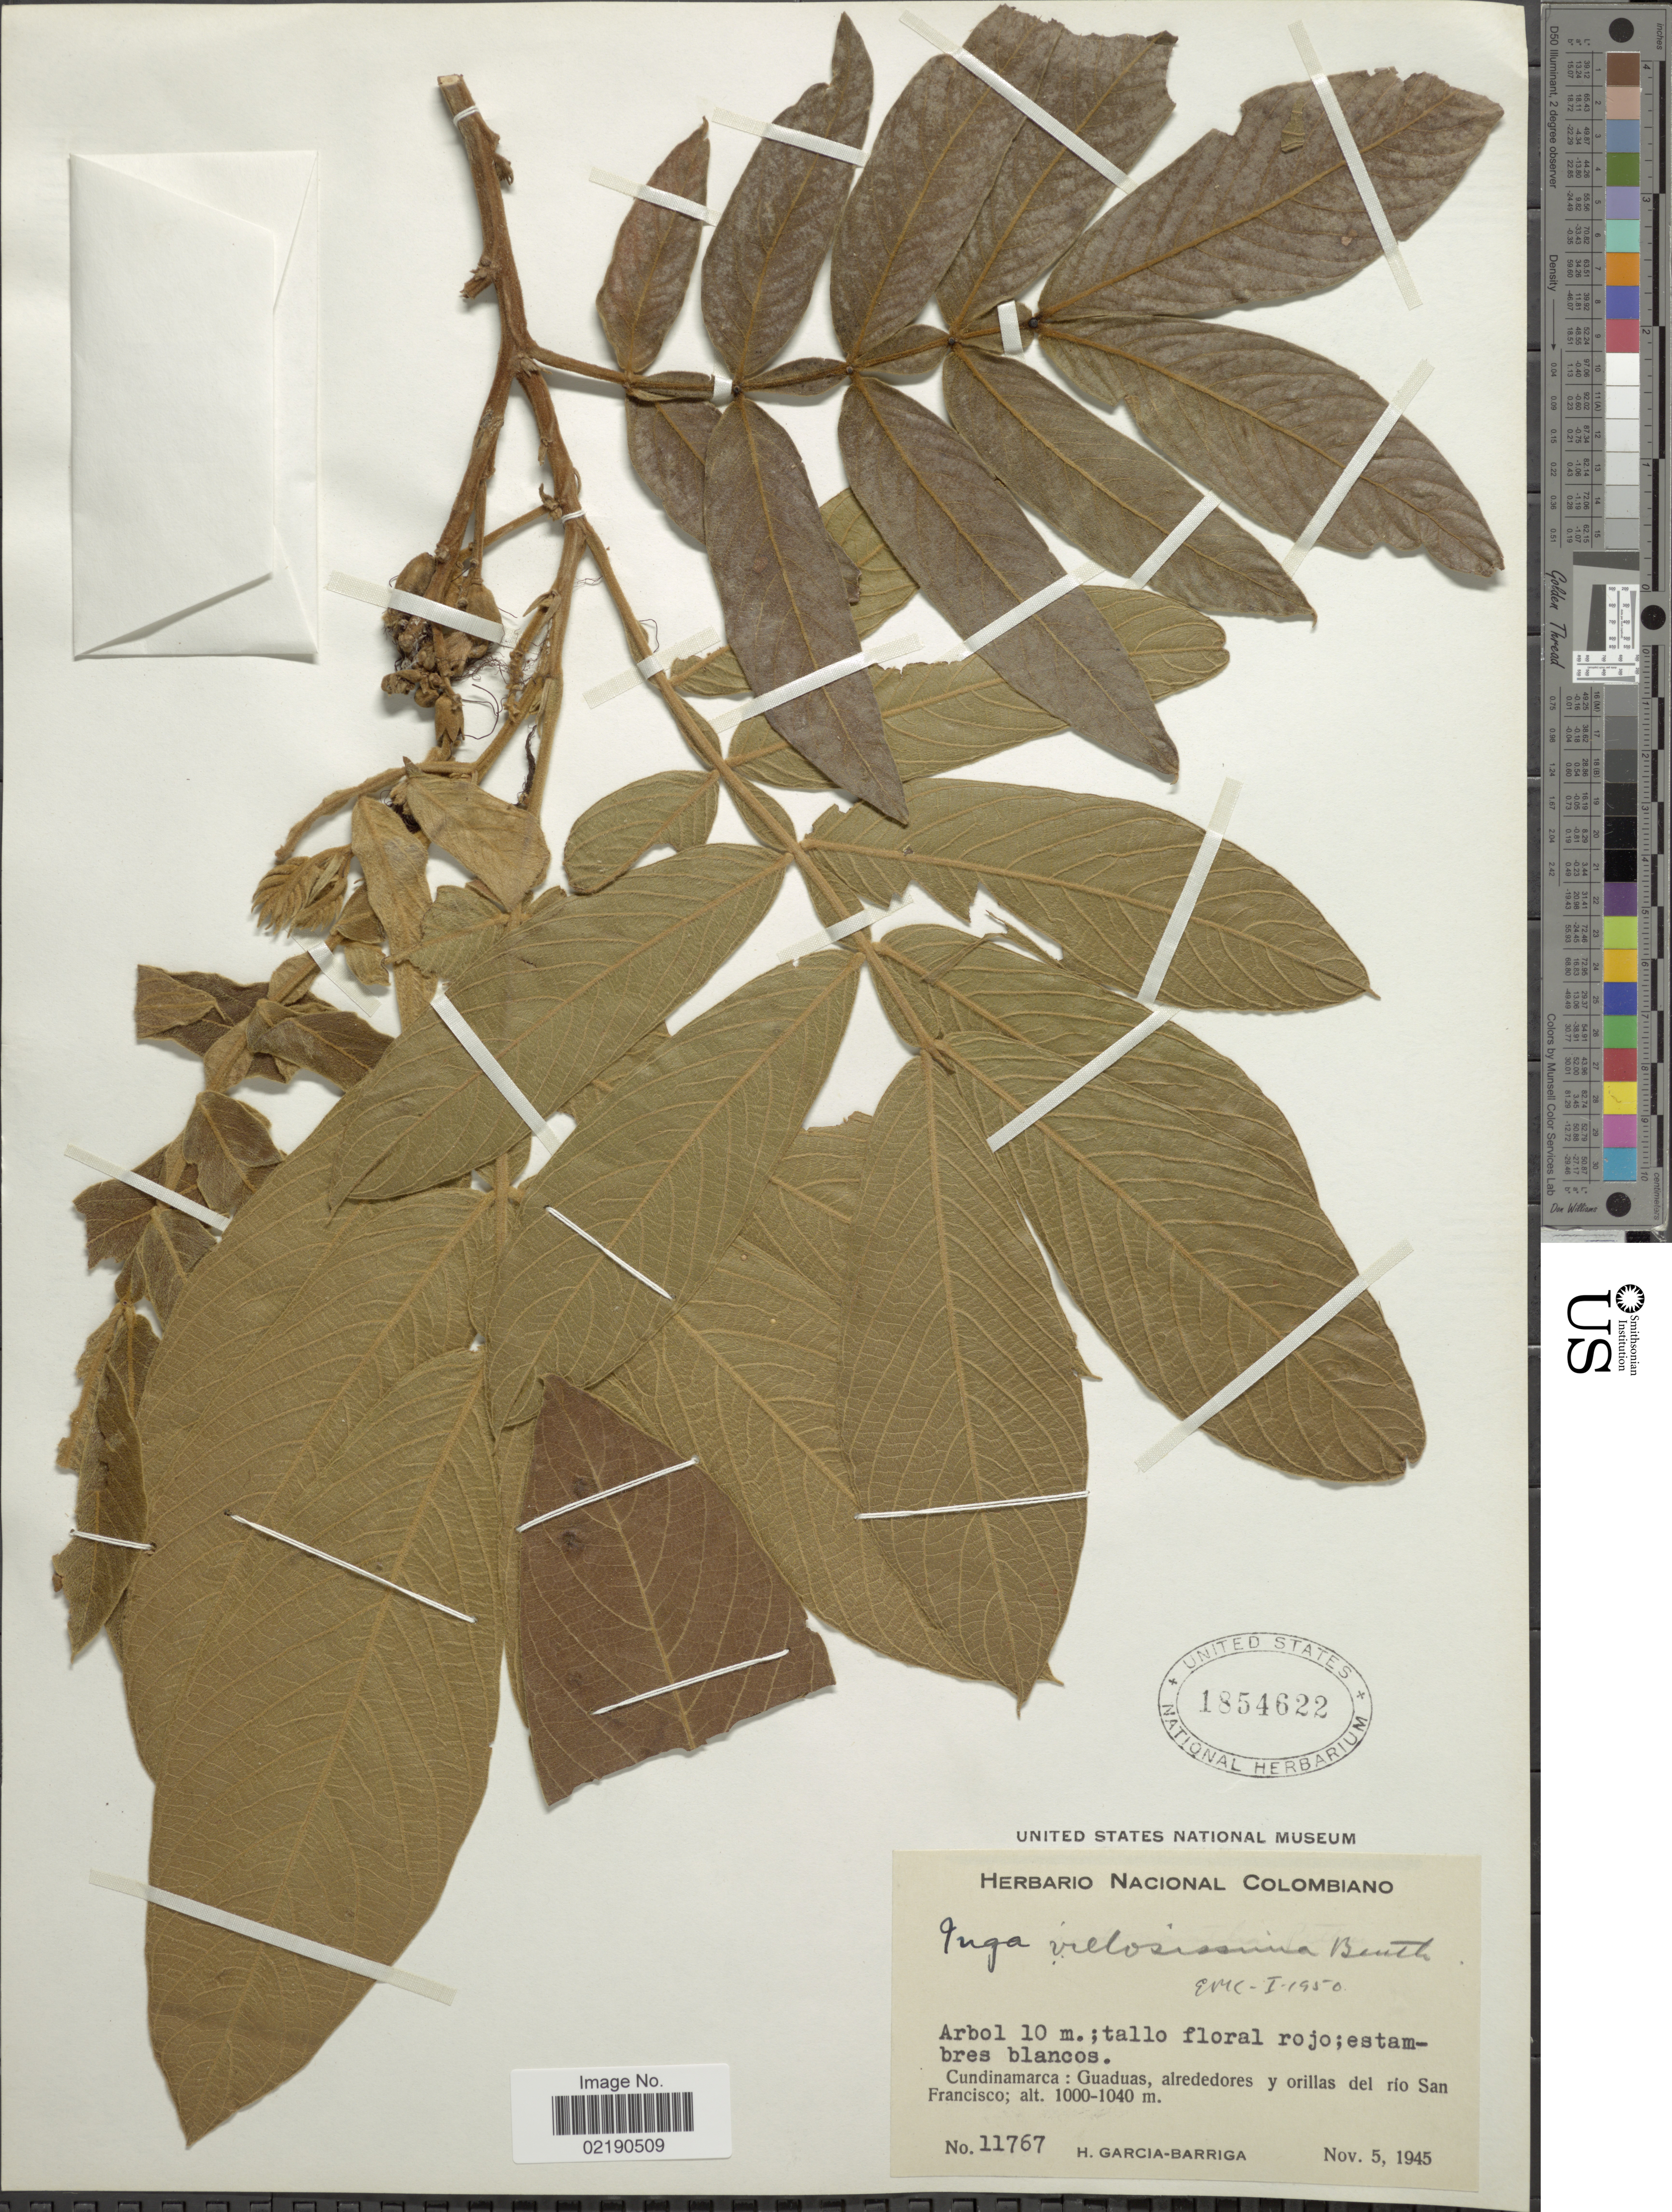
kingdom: Plantae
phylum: Tracheophyta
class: Magnoliopsida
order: Fabales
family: Fabaceae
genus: Inga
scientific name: Inga villosissima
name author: Benth.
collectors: H. García Barriga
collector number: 11767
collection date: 1945-11-05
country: Colombia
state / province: Cundinamarca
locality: Guaduas, alrededores y orillas del rio San Francisco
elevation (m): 1000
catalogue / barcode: US 1854622